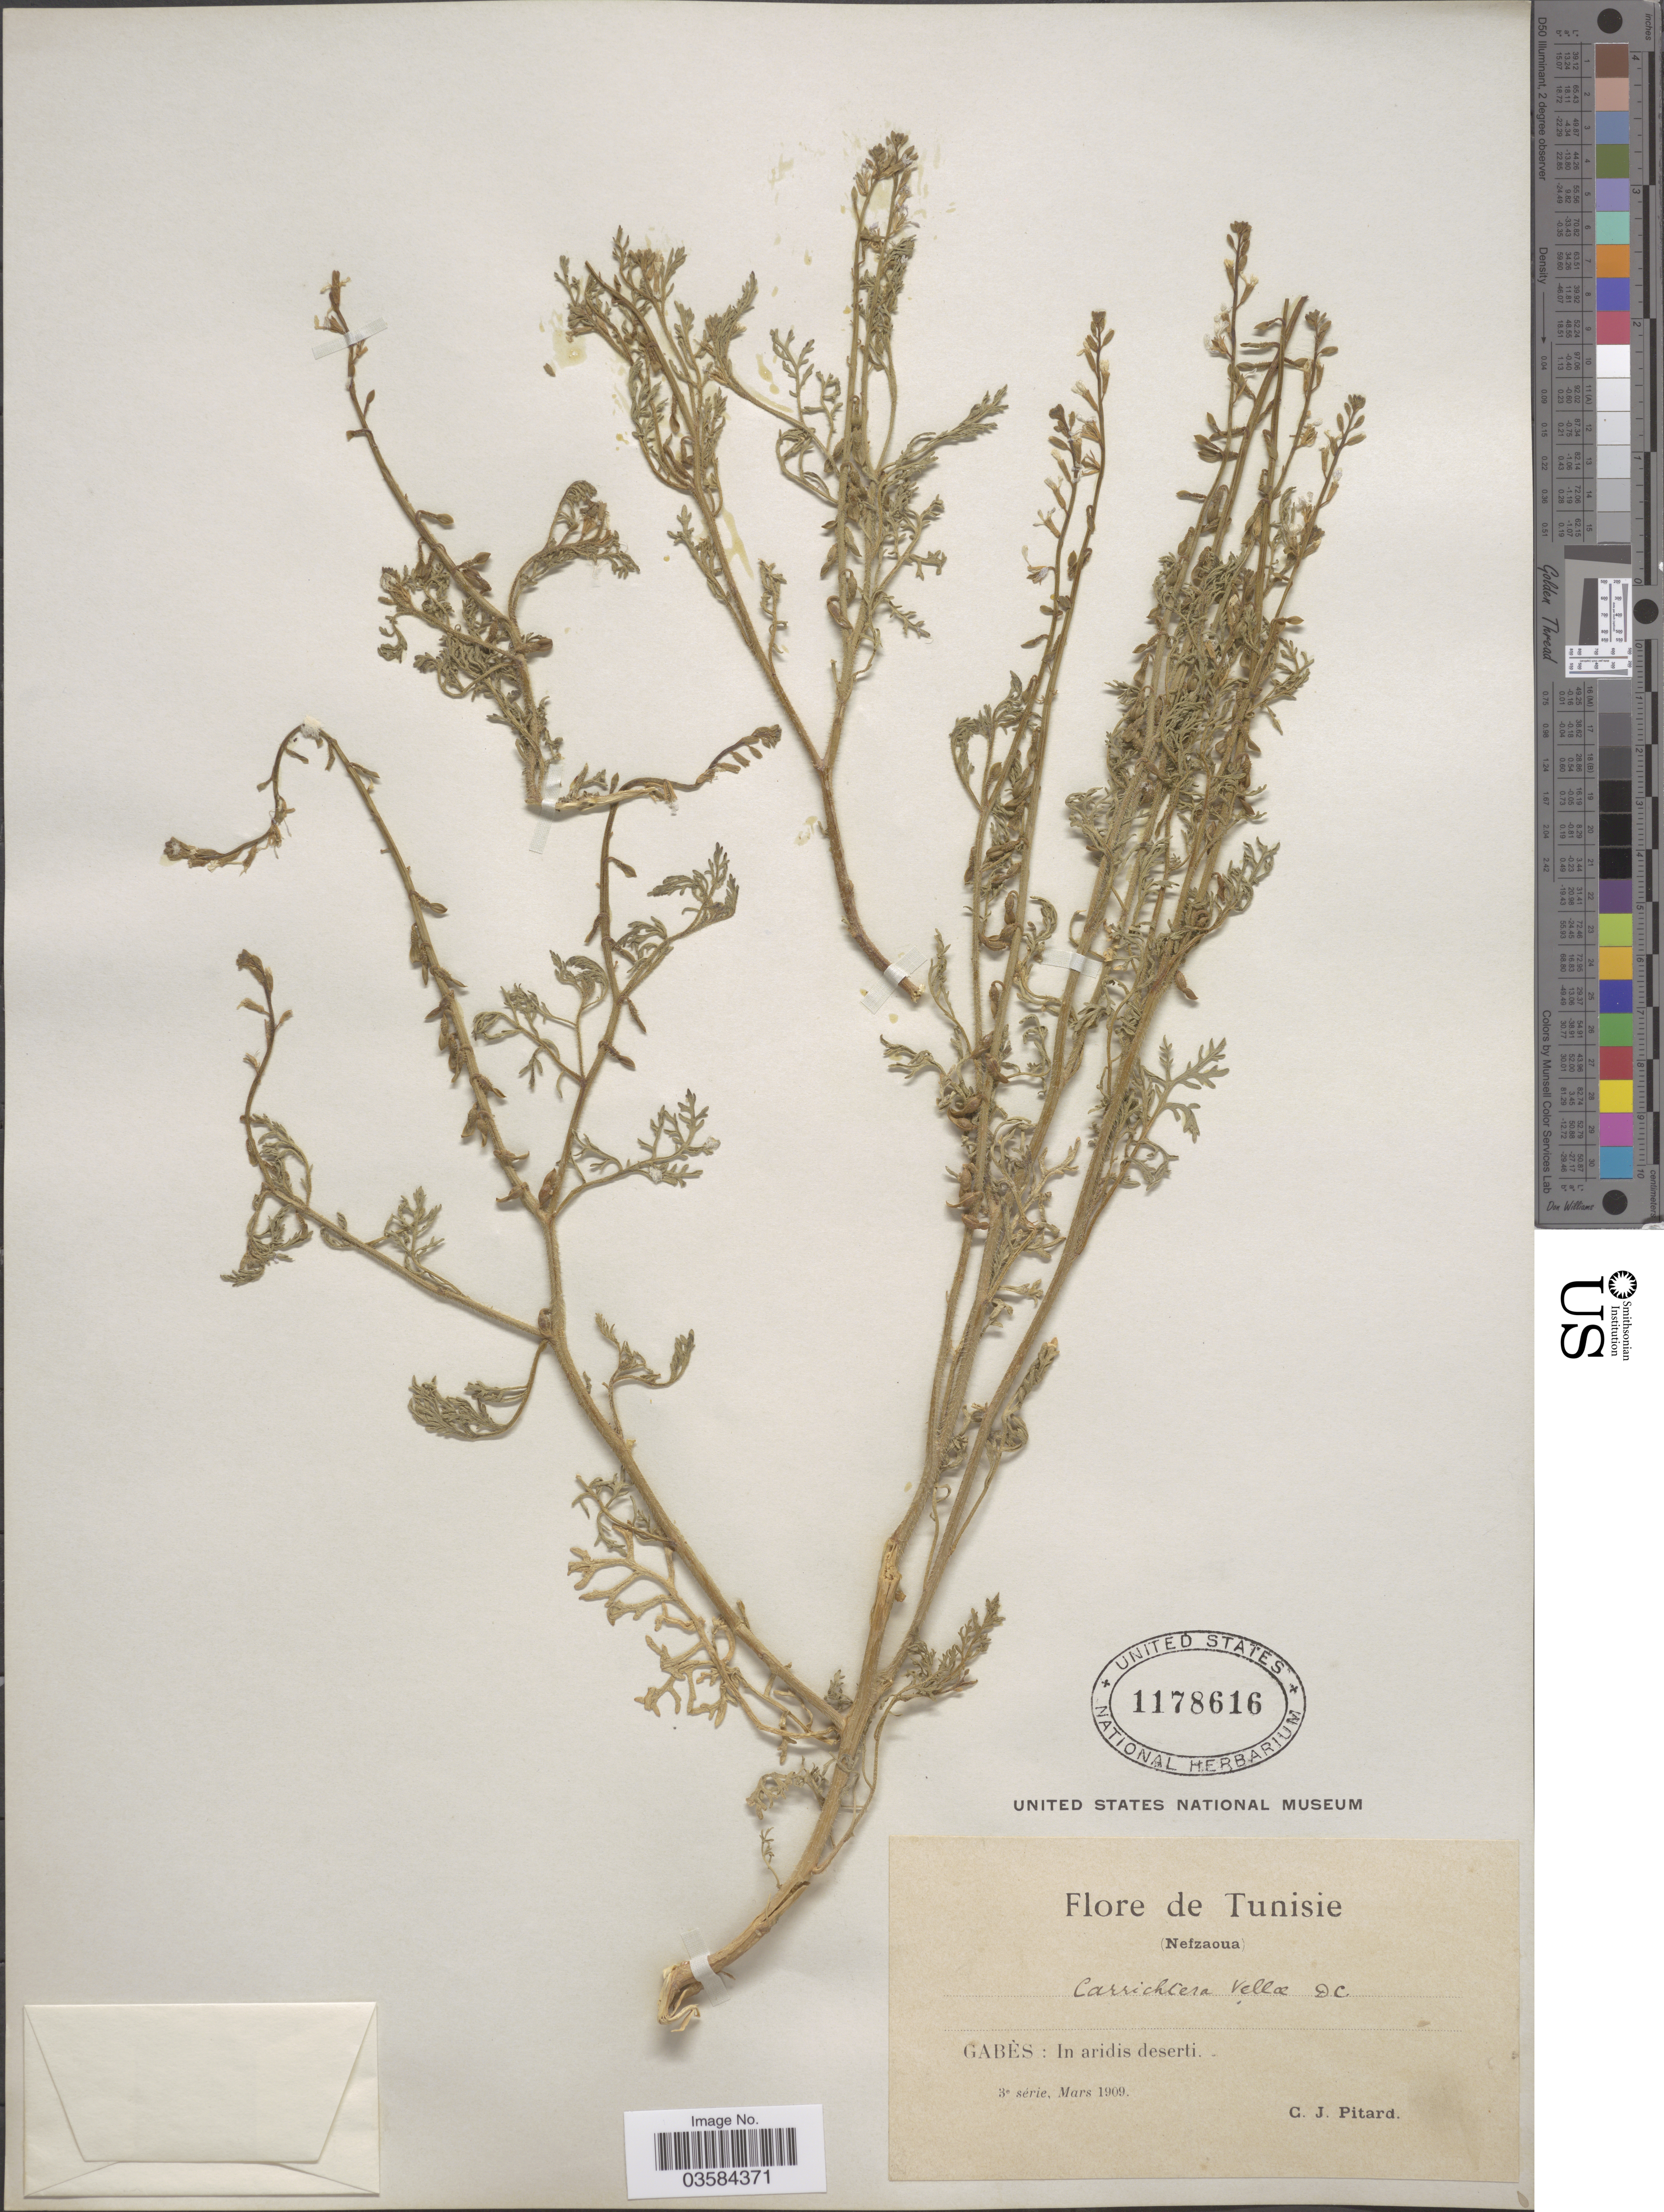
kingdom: Plantae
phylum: Tracheophyta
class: Magnoliopsida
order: Brassicales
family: Brassicaceae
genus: Carrichtera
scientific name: Carrichtera vellae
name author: DC.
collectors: C. Pitard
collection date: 1909-03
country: Tunisia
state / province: Gabès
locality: Tunisie (Nefzaoua). In aridis deserti.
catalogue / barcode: US 1178616